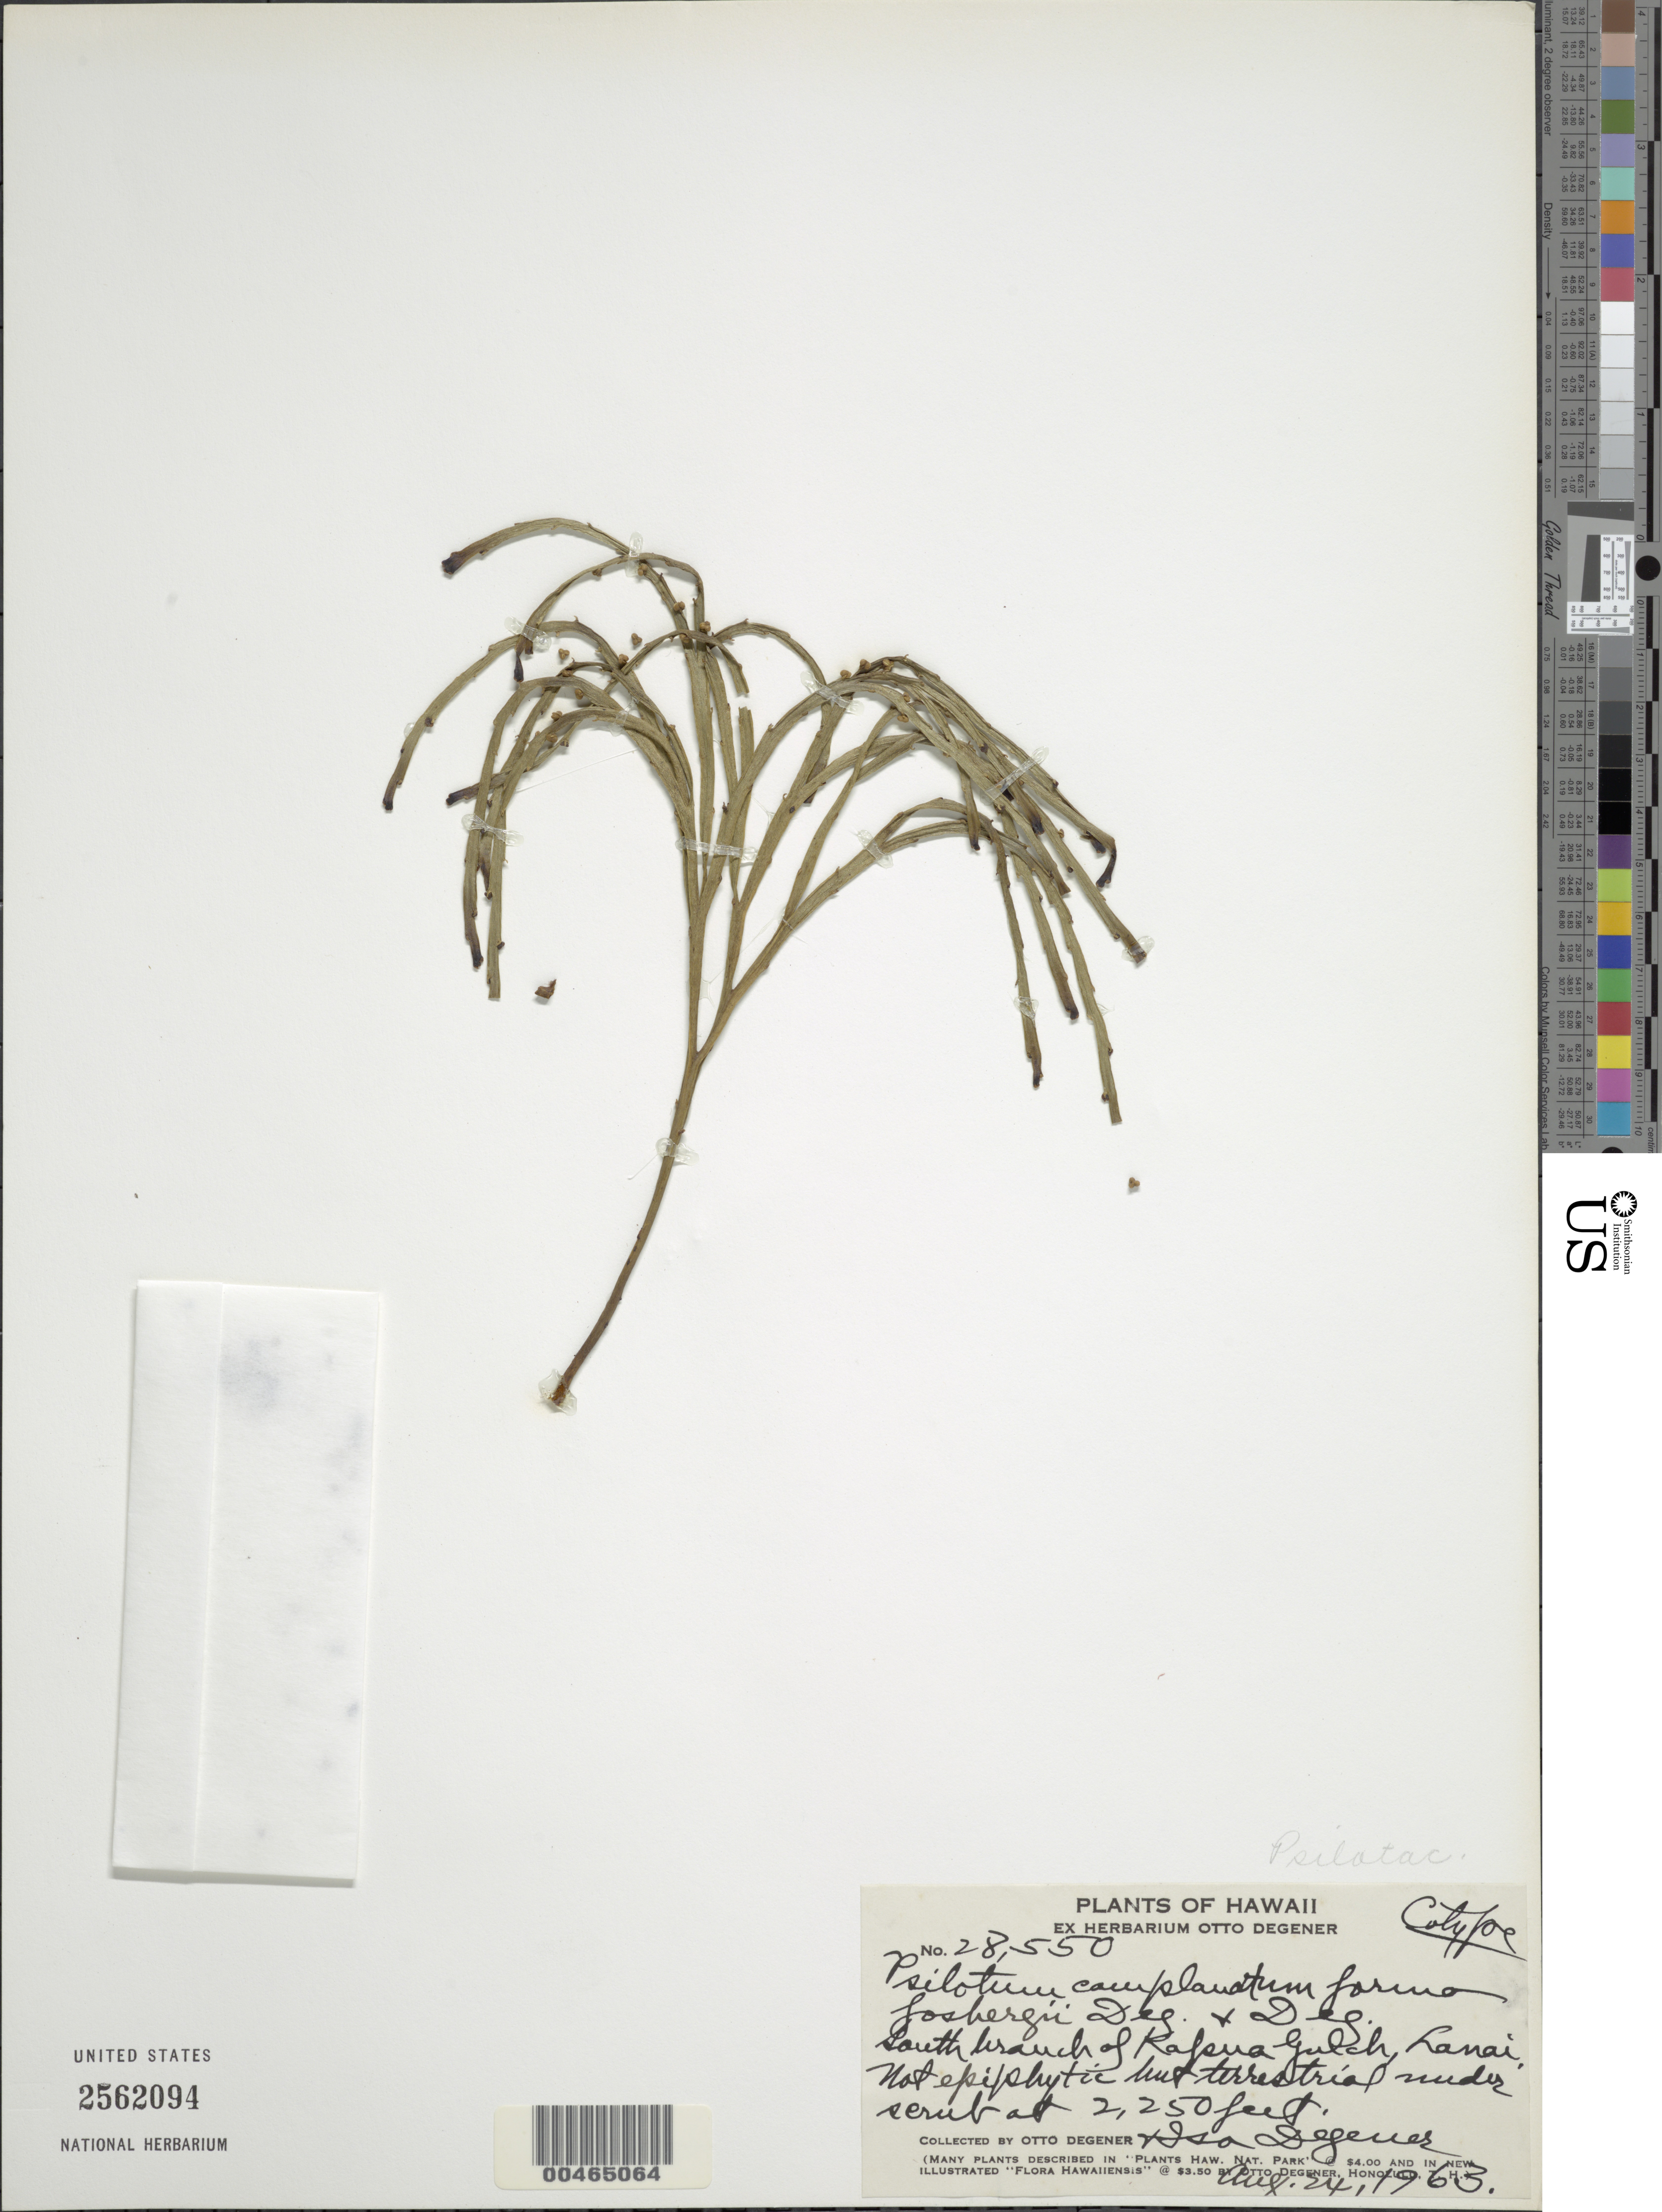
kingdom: Plantae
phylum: Tracheophyta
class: Polypodiopsida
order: Psilotales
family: Psilotaceae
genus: Psilotum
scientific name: Psilotum complanatum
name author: Sw.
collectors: O. Degener & I. Degener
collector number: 28550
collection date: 1963-08-24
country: United States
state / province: Hawaii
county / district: Maui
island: Lana'i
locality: South branch of Kapua Gulch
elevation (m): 686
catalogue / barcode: US 2562094